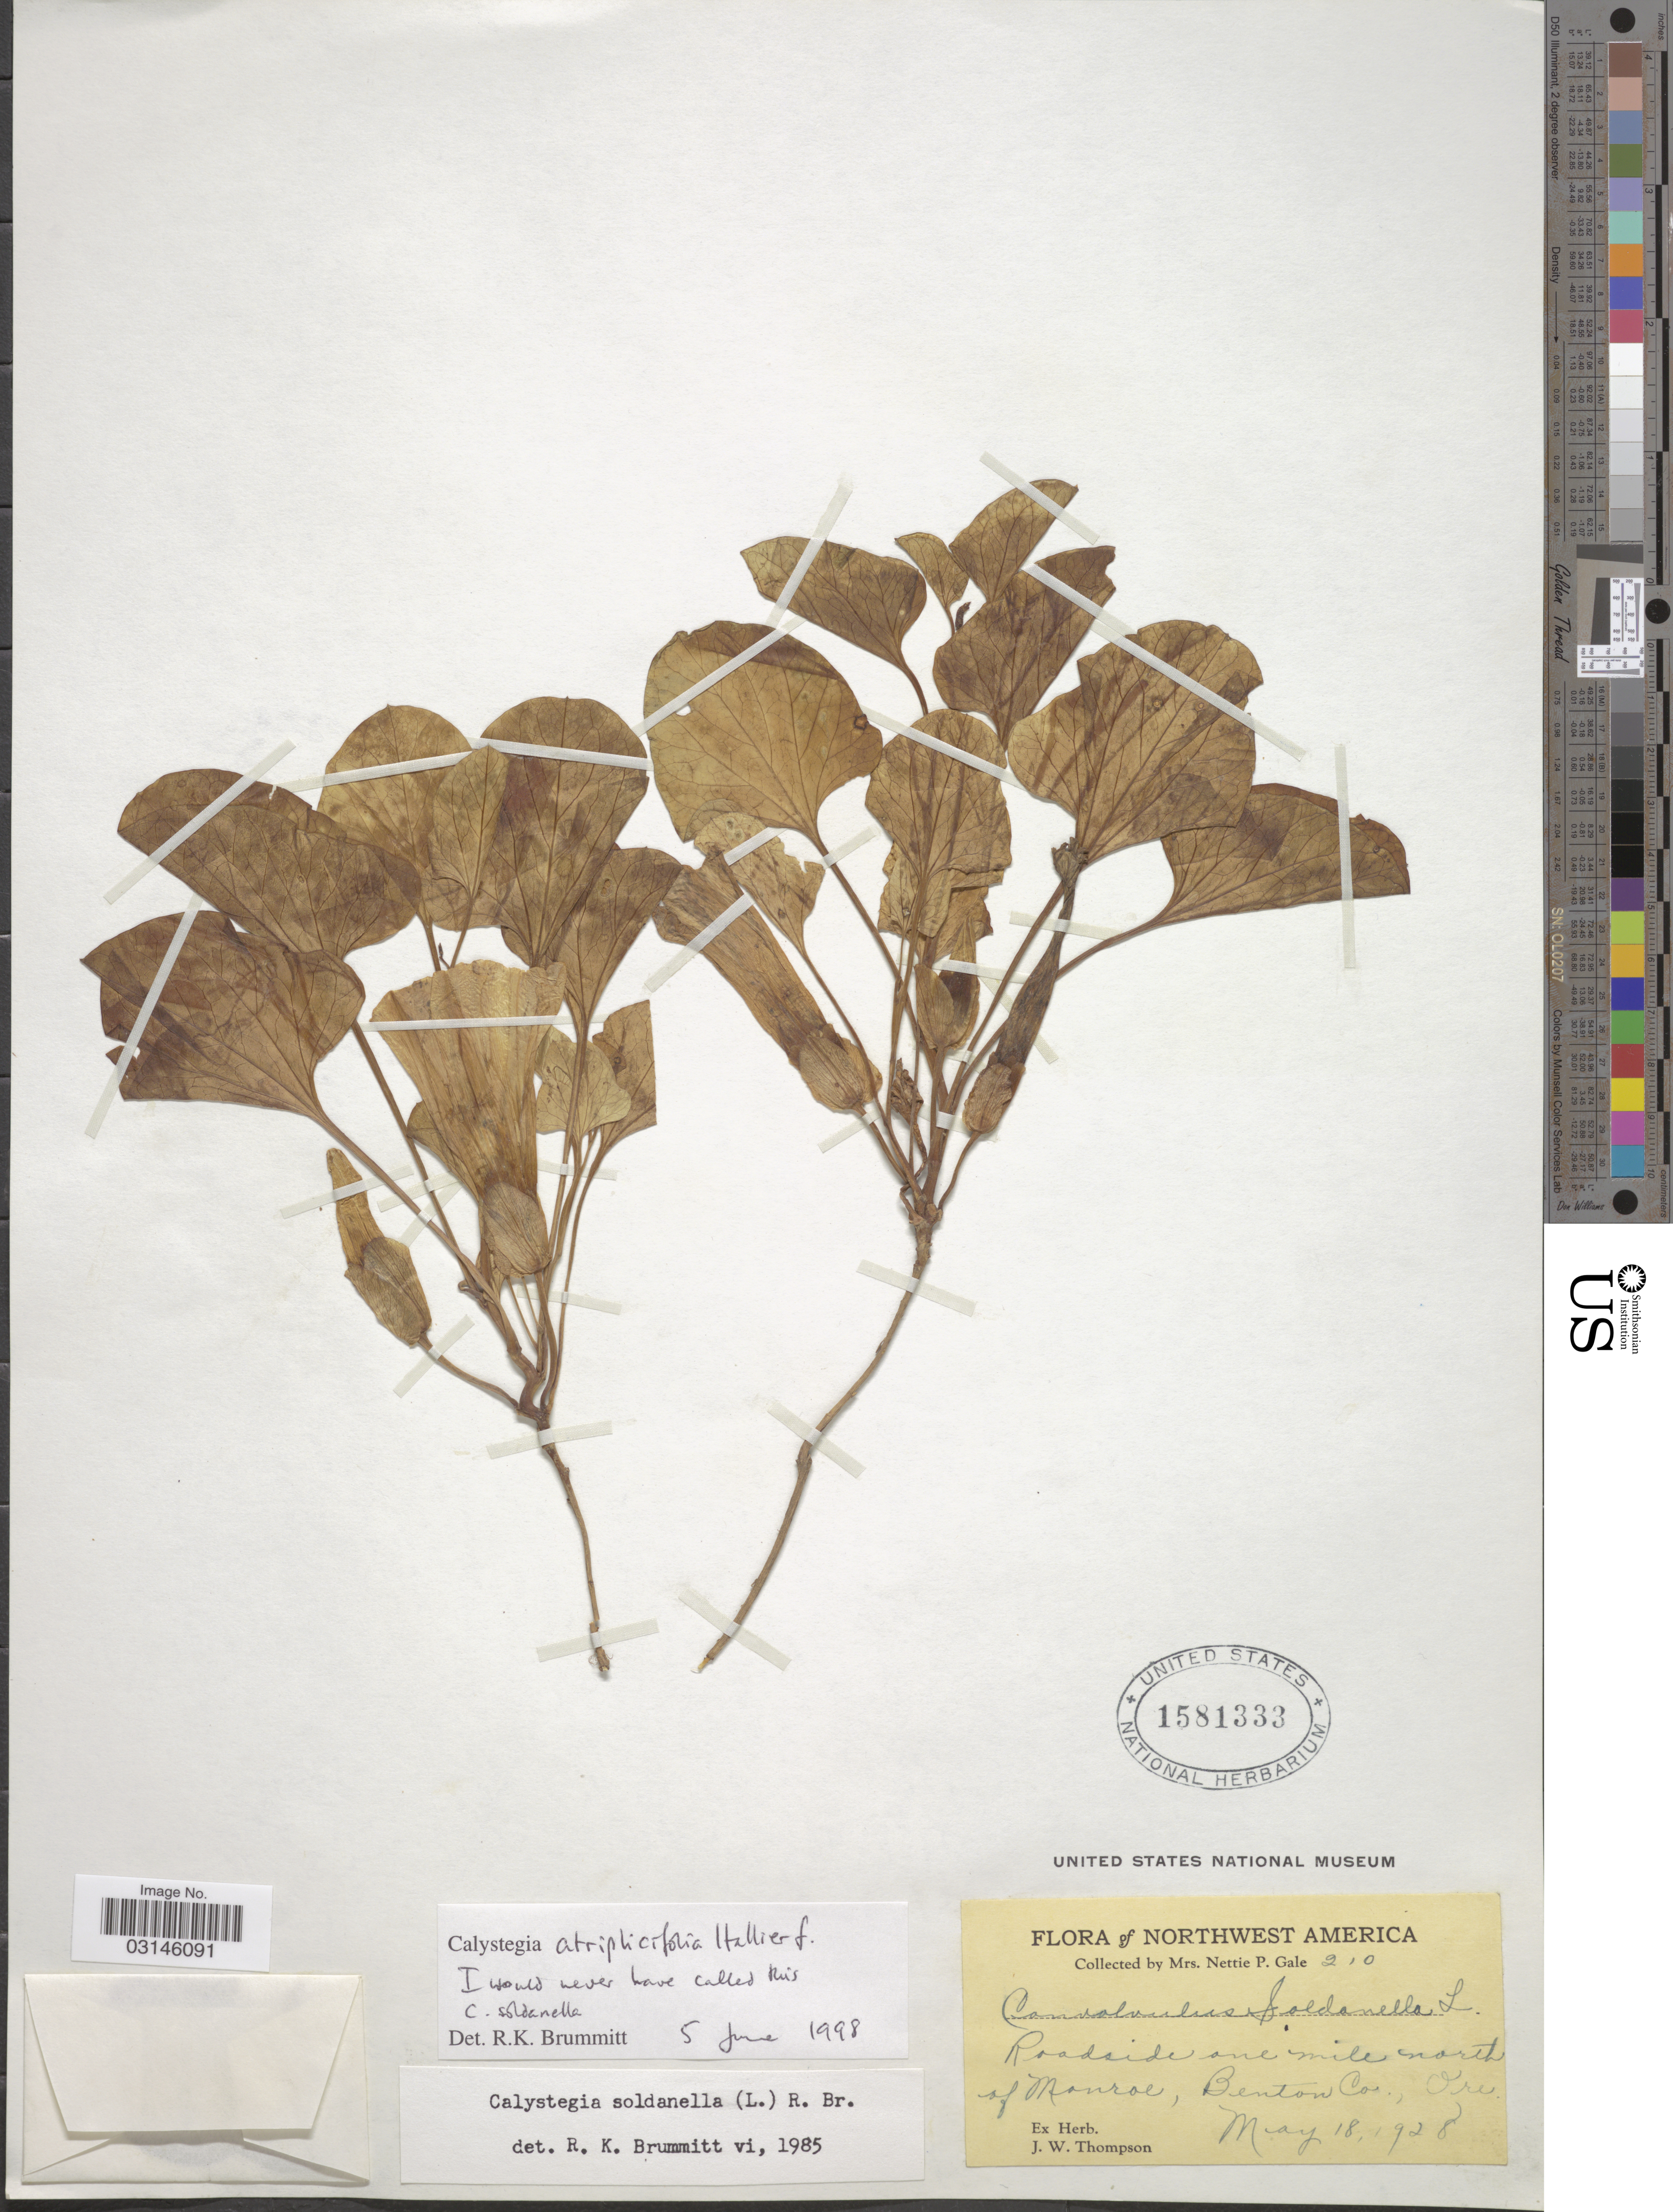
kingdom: Plantae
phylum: Tracheophyta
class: Magnoliopsida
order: Solanales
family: Convolvulaceae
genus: Calystegia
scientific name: Calystegia atriplicifolia subsp. atriplicifolia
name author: Hallier f.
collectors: N. Gale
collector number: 210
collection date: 1928-05-18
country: United States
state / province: Oregon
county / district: Benton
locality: Roadside one mile north of Monroe, Benton Co., Ore.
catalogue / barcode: US 1581333